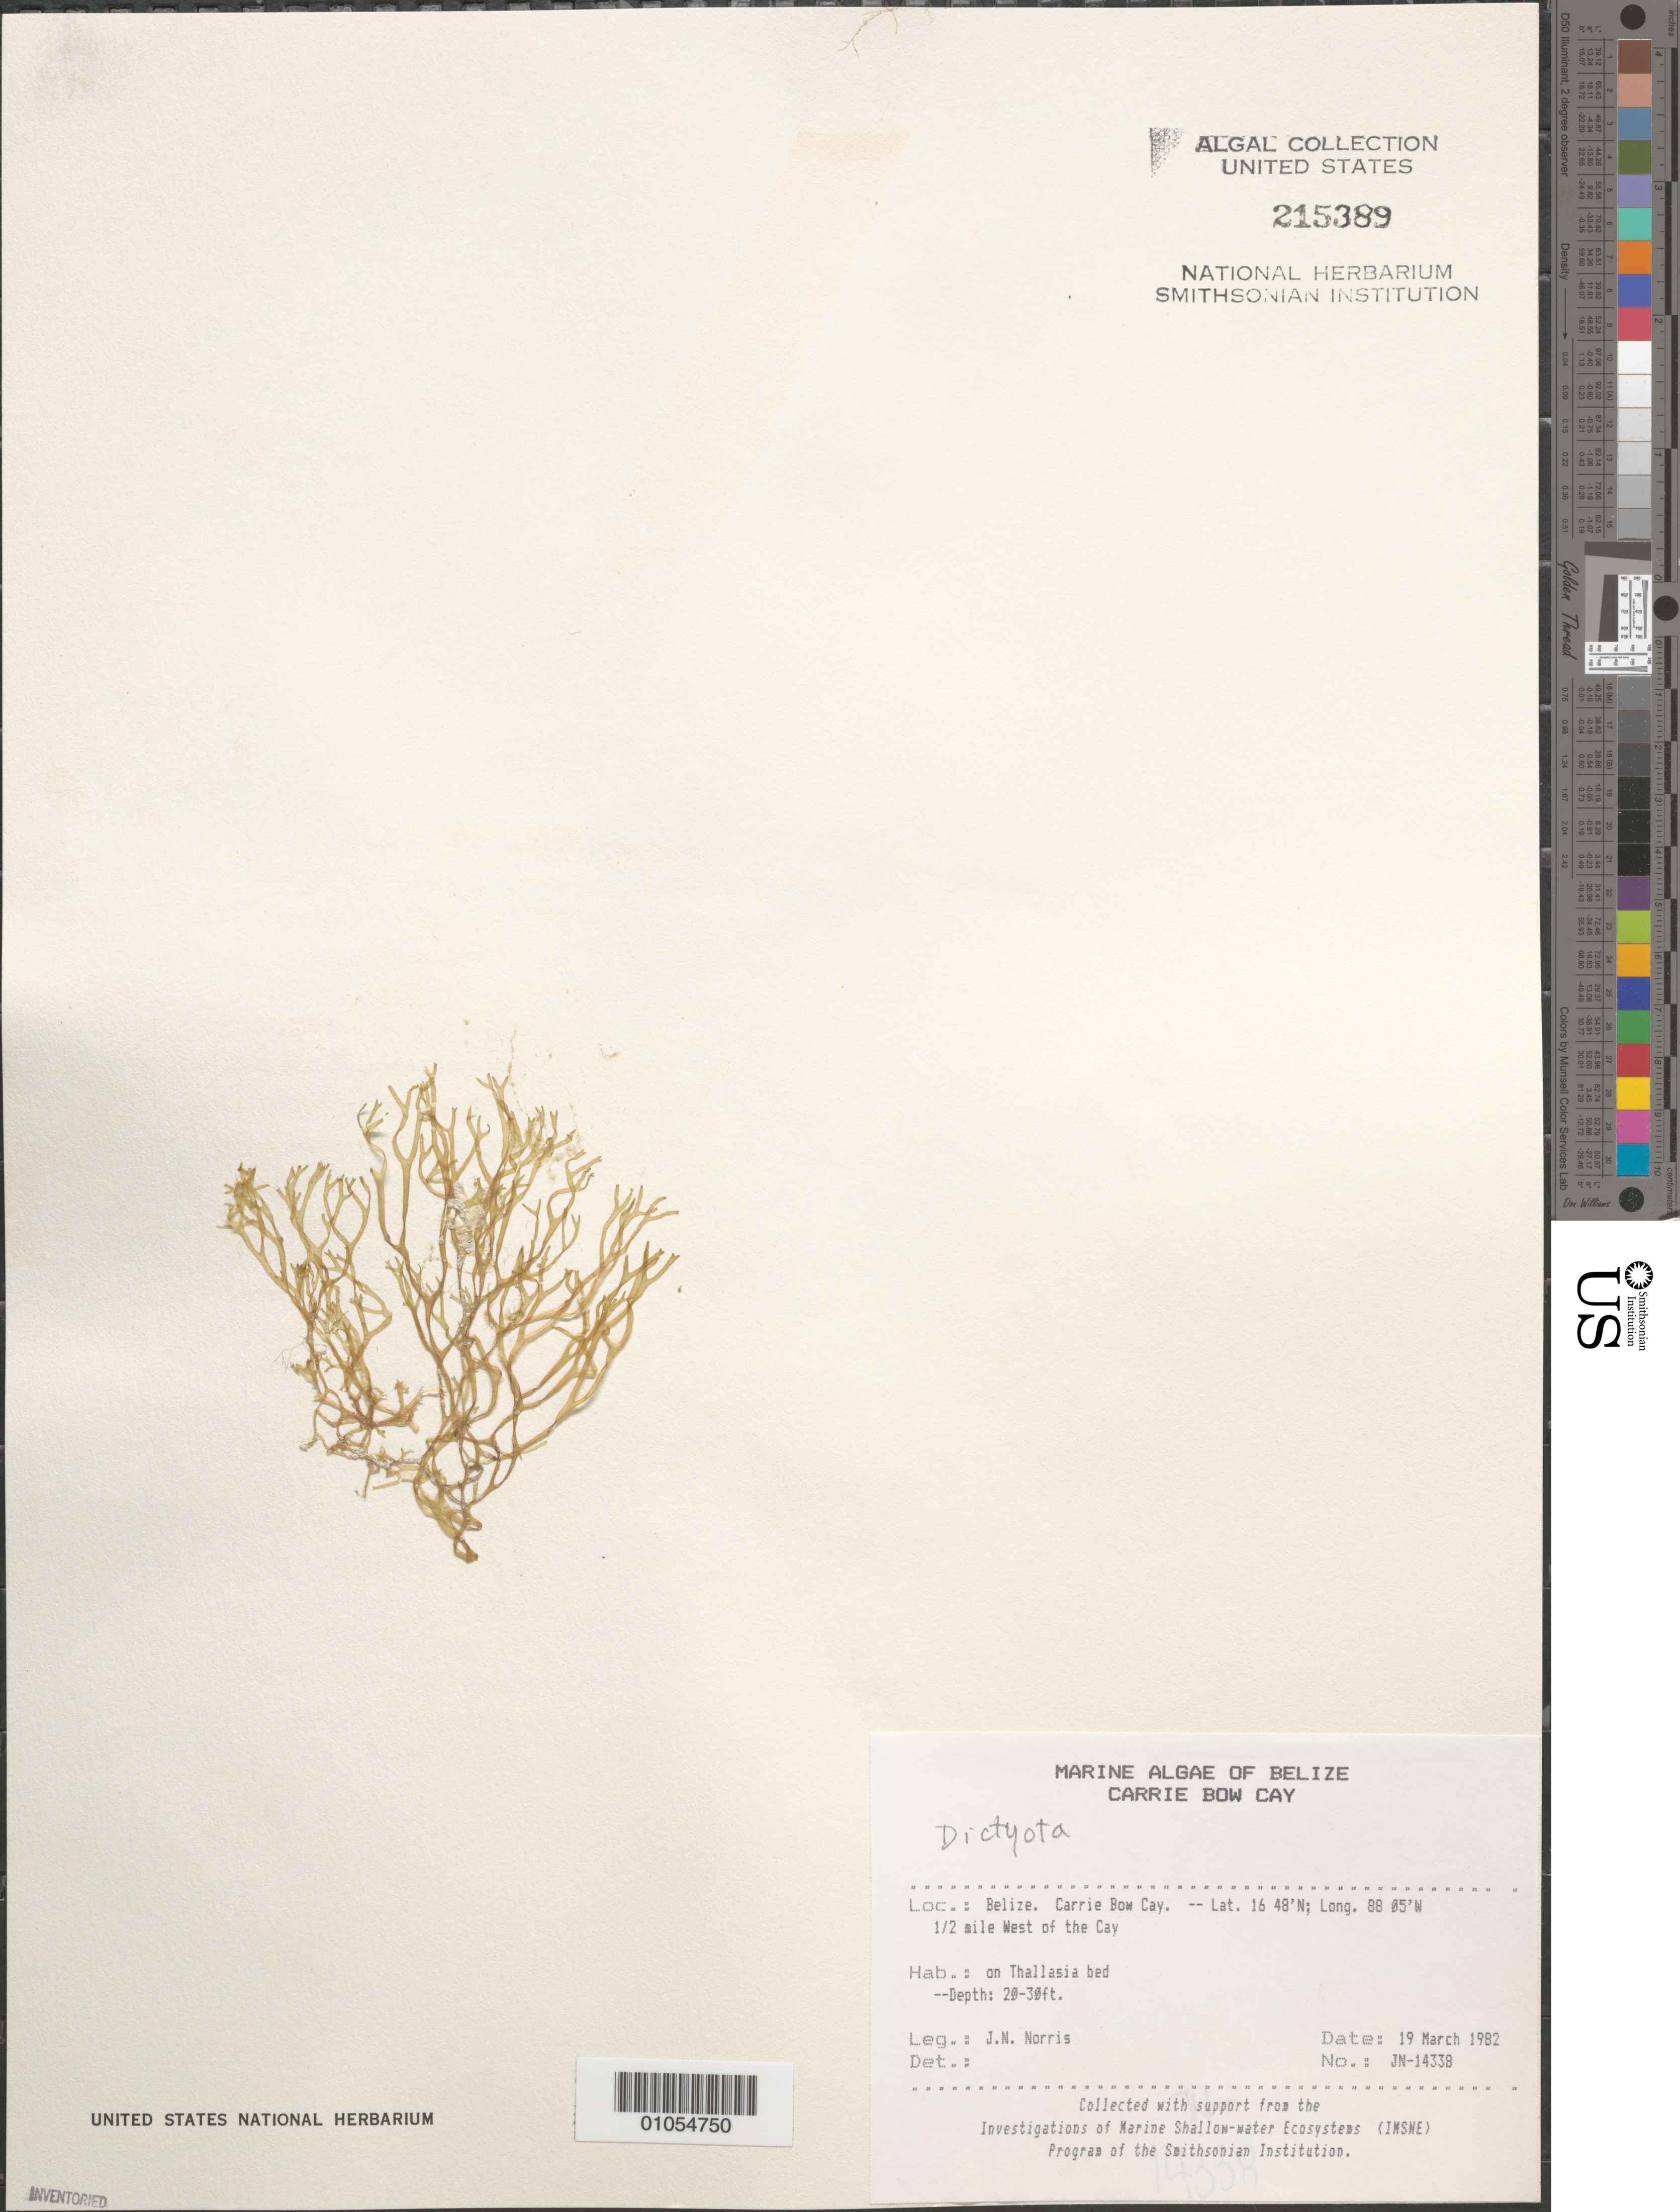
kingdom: Chromista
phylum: Ochrophyta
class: Phaeophyceae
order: Dictyotales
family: Dictyotaceae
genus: Dictyota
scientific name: Dictyota sp.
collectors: J. N. Norris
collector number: JN-14338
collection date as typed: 19 Mar 1982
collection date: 1982-03-19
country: Belize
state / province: Stann Creek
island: Carrie Bow Cay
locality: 1/2 mile west of Carrie Bow Cay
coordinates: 16 48'N, 88 05'W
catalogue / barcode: US 215389